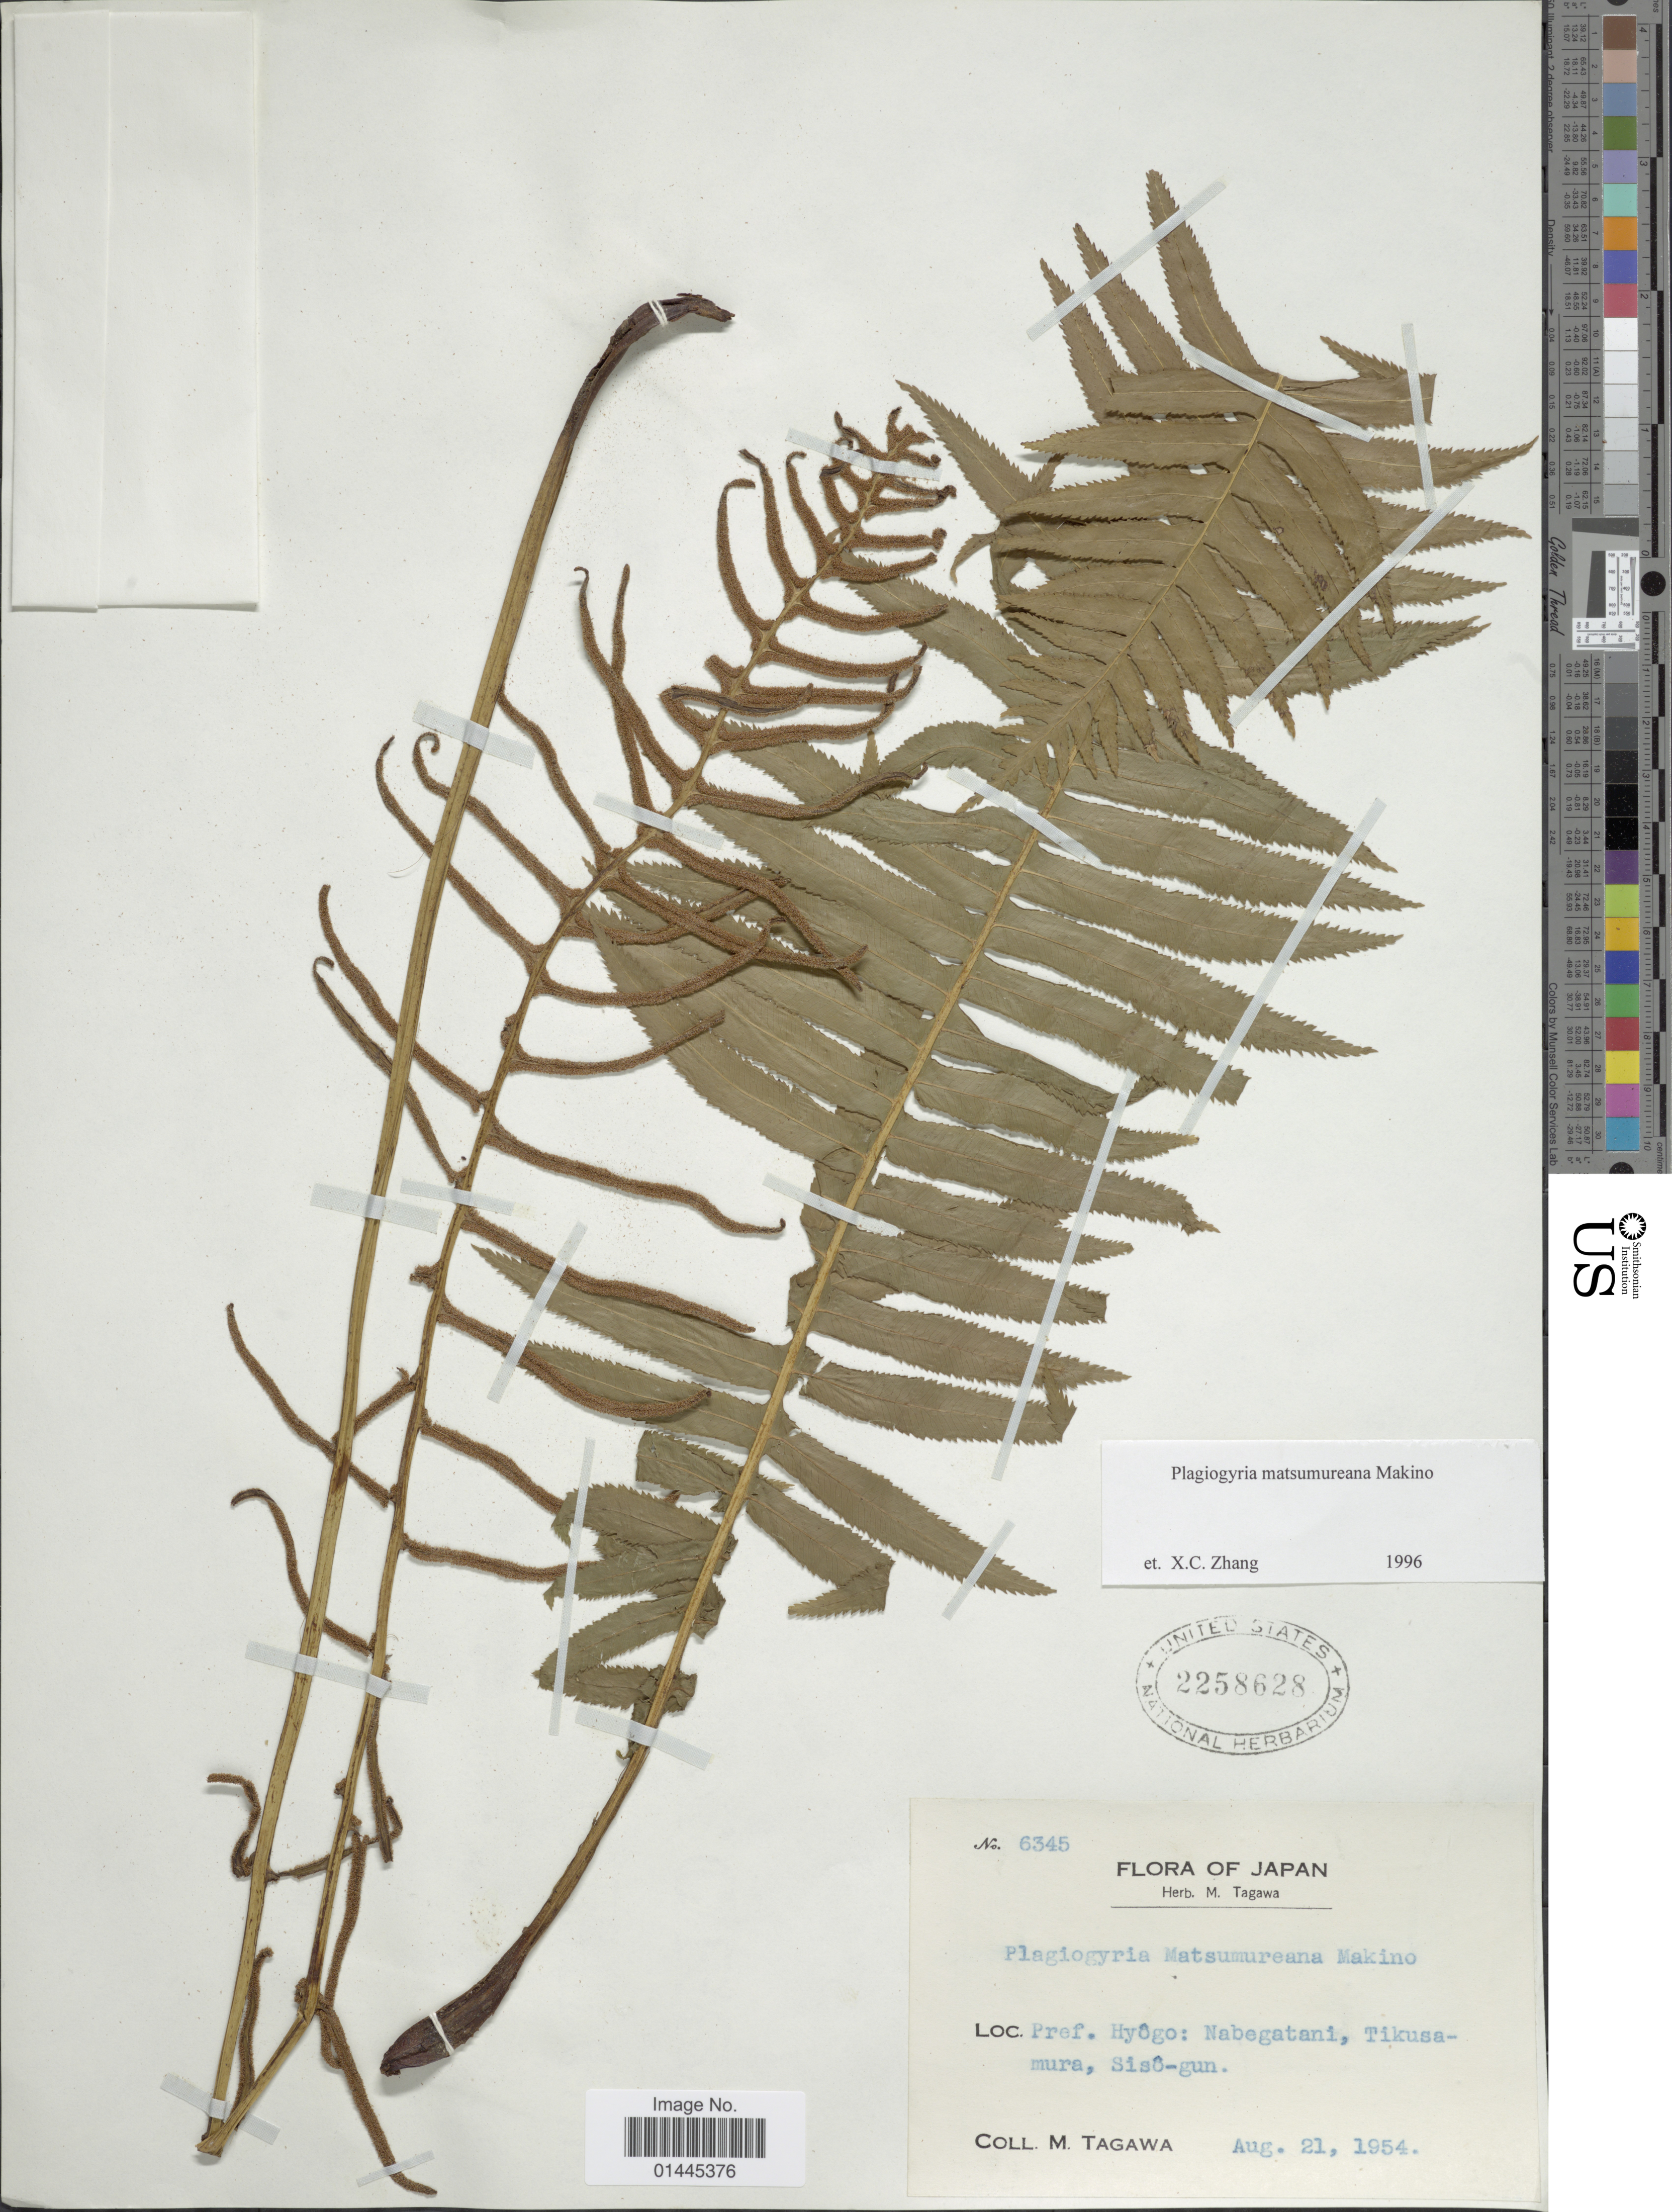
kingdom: Plantae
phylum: Tracheophyta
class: Polypodiopsida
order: Cyatheales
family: Plagiogyriaceae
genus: Plagiogyria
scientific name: Plagiogyria matsumureana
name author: (Makino) Makino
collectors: M. Tagawa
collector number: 6345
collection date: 1954-08-21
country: Japan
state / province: Hyogo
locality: Nabegatani, Tikusamura, Siso-gun.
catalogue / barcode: US 2258628